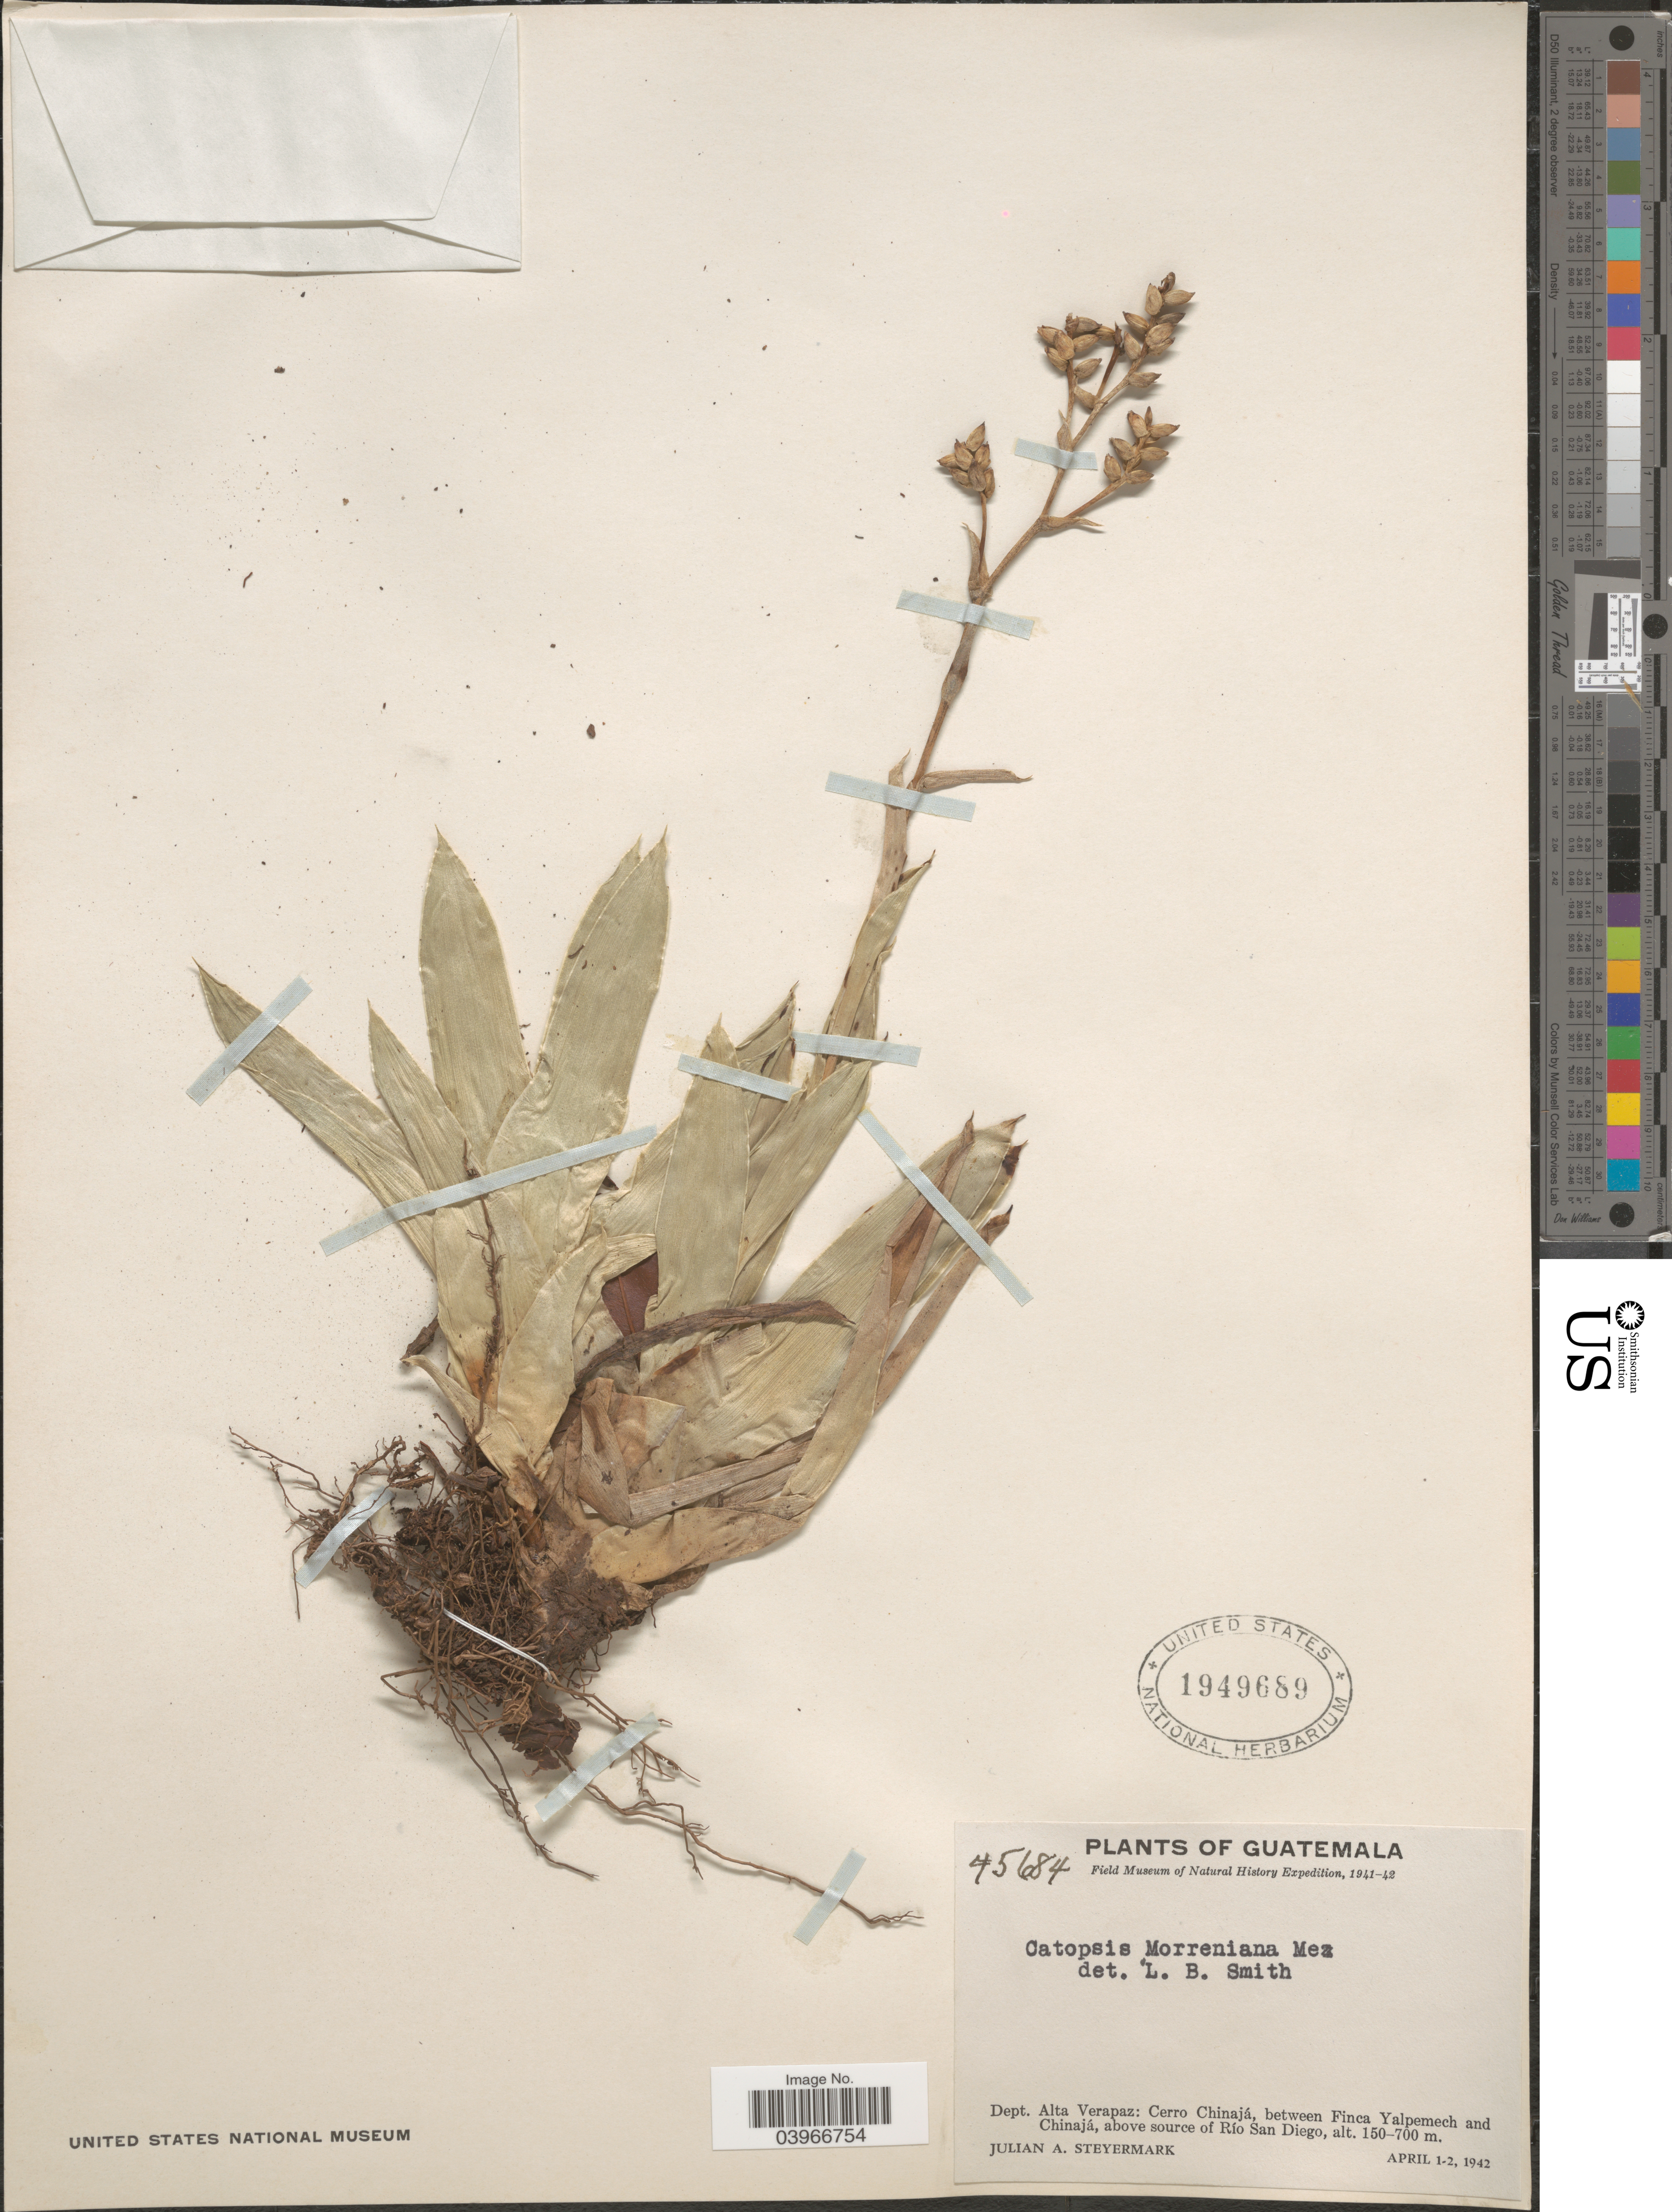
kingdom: Plantae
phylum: Tracheophyta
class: Liliopsida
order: Poales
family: Bromeliaceae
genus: Catopsis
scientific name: Catopsis morreniana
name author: Mez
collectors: J. Steyermark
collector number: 45684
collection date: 1942-04-01/1942-04-02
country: Guatemala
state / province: Alta Verapaz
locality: Dept. Alta Verapaz: Cerro Chinajá, between Finca Yalpemech and Chinajá, above source of Río San Diego.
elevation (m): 150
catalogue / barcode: US 1949689